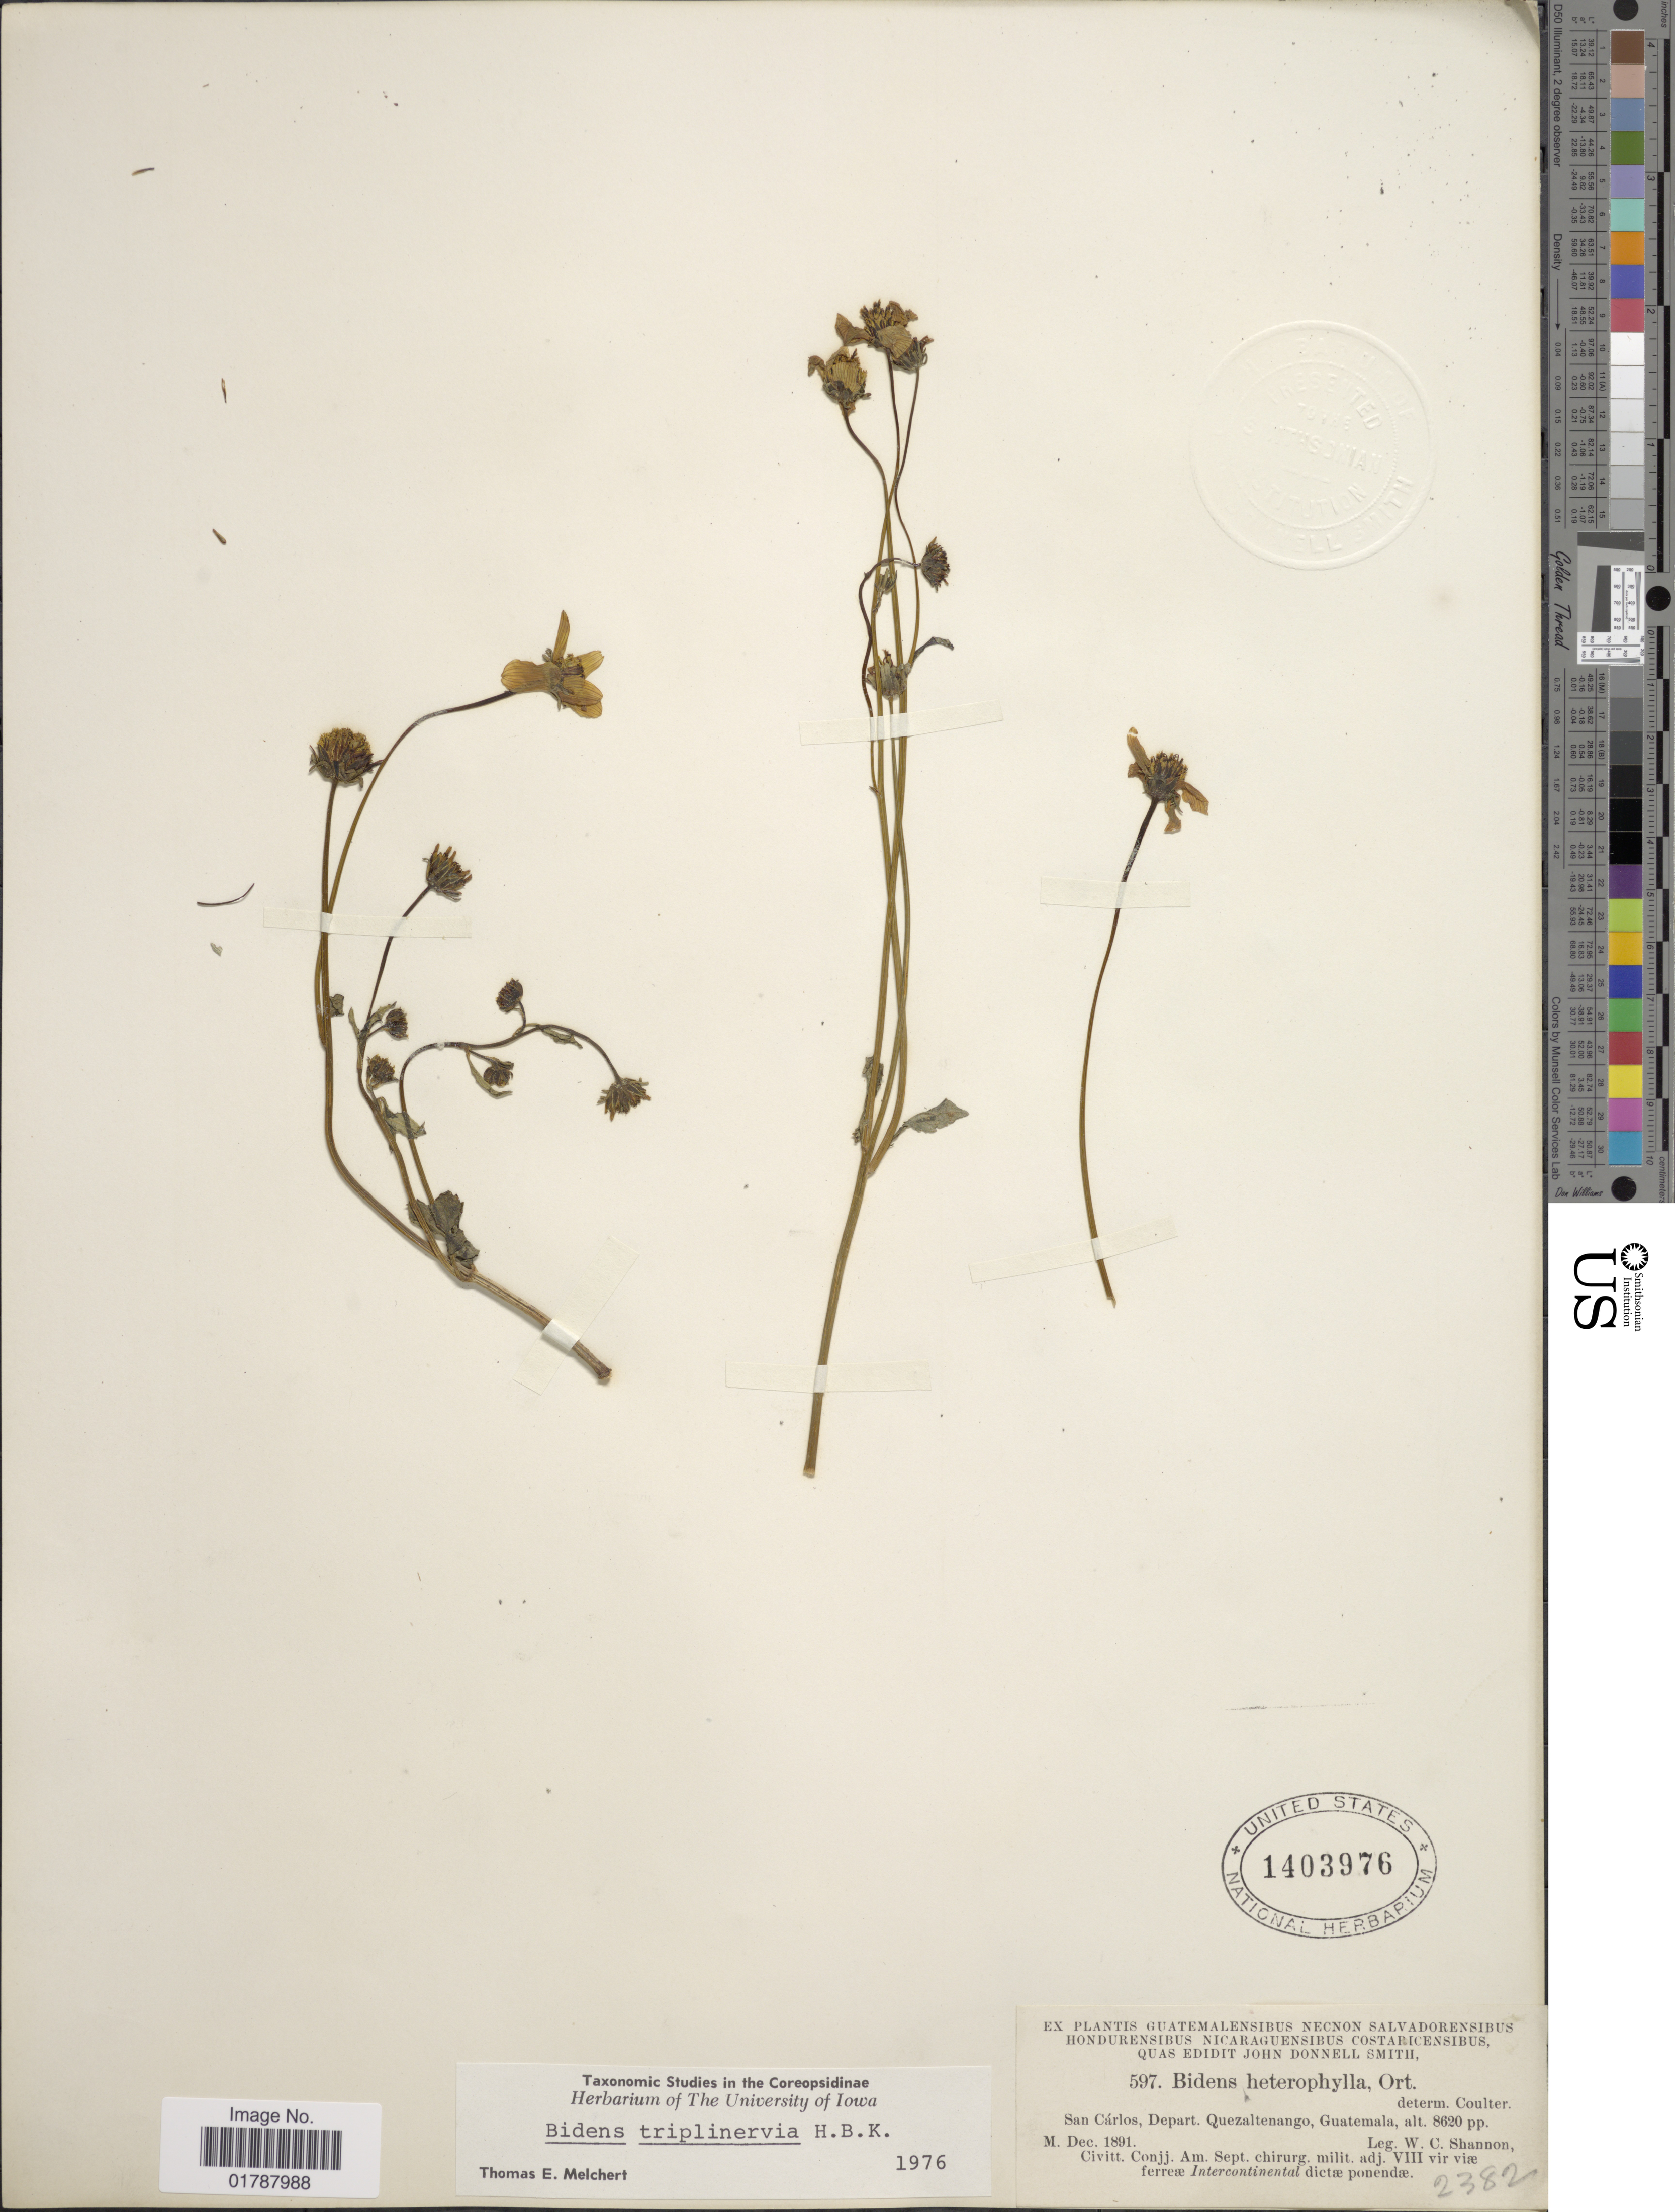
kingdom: Plantae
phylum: Tracheophyta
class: Magnoliopsida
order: Asterales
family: Asteraceae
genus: Bidens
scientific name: Bidens triplinervia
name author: Kunth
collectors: W. C. Shannon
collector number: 597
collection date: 1891-12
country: Guatemala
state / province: Quetzaltenango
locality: San Cárlos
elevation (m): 2627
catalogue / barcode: US 1403976